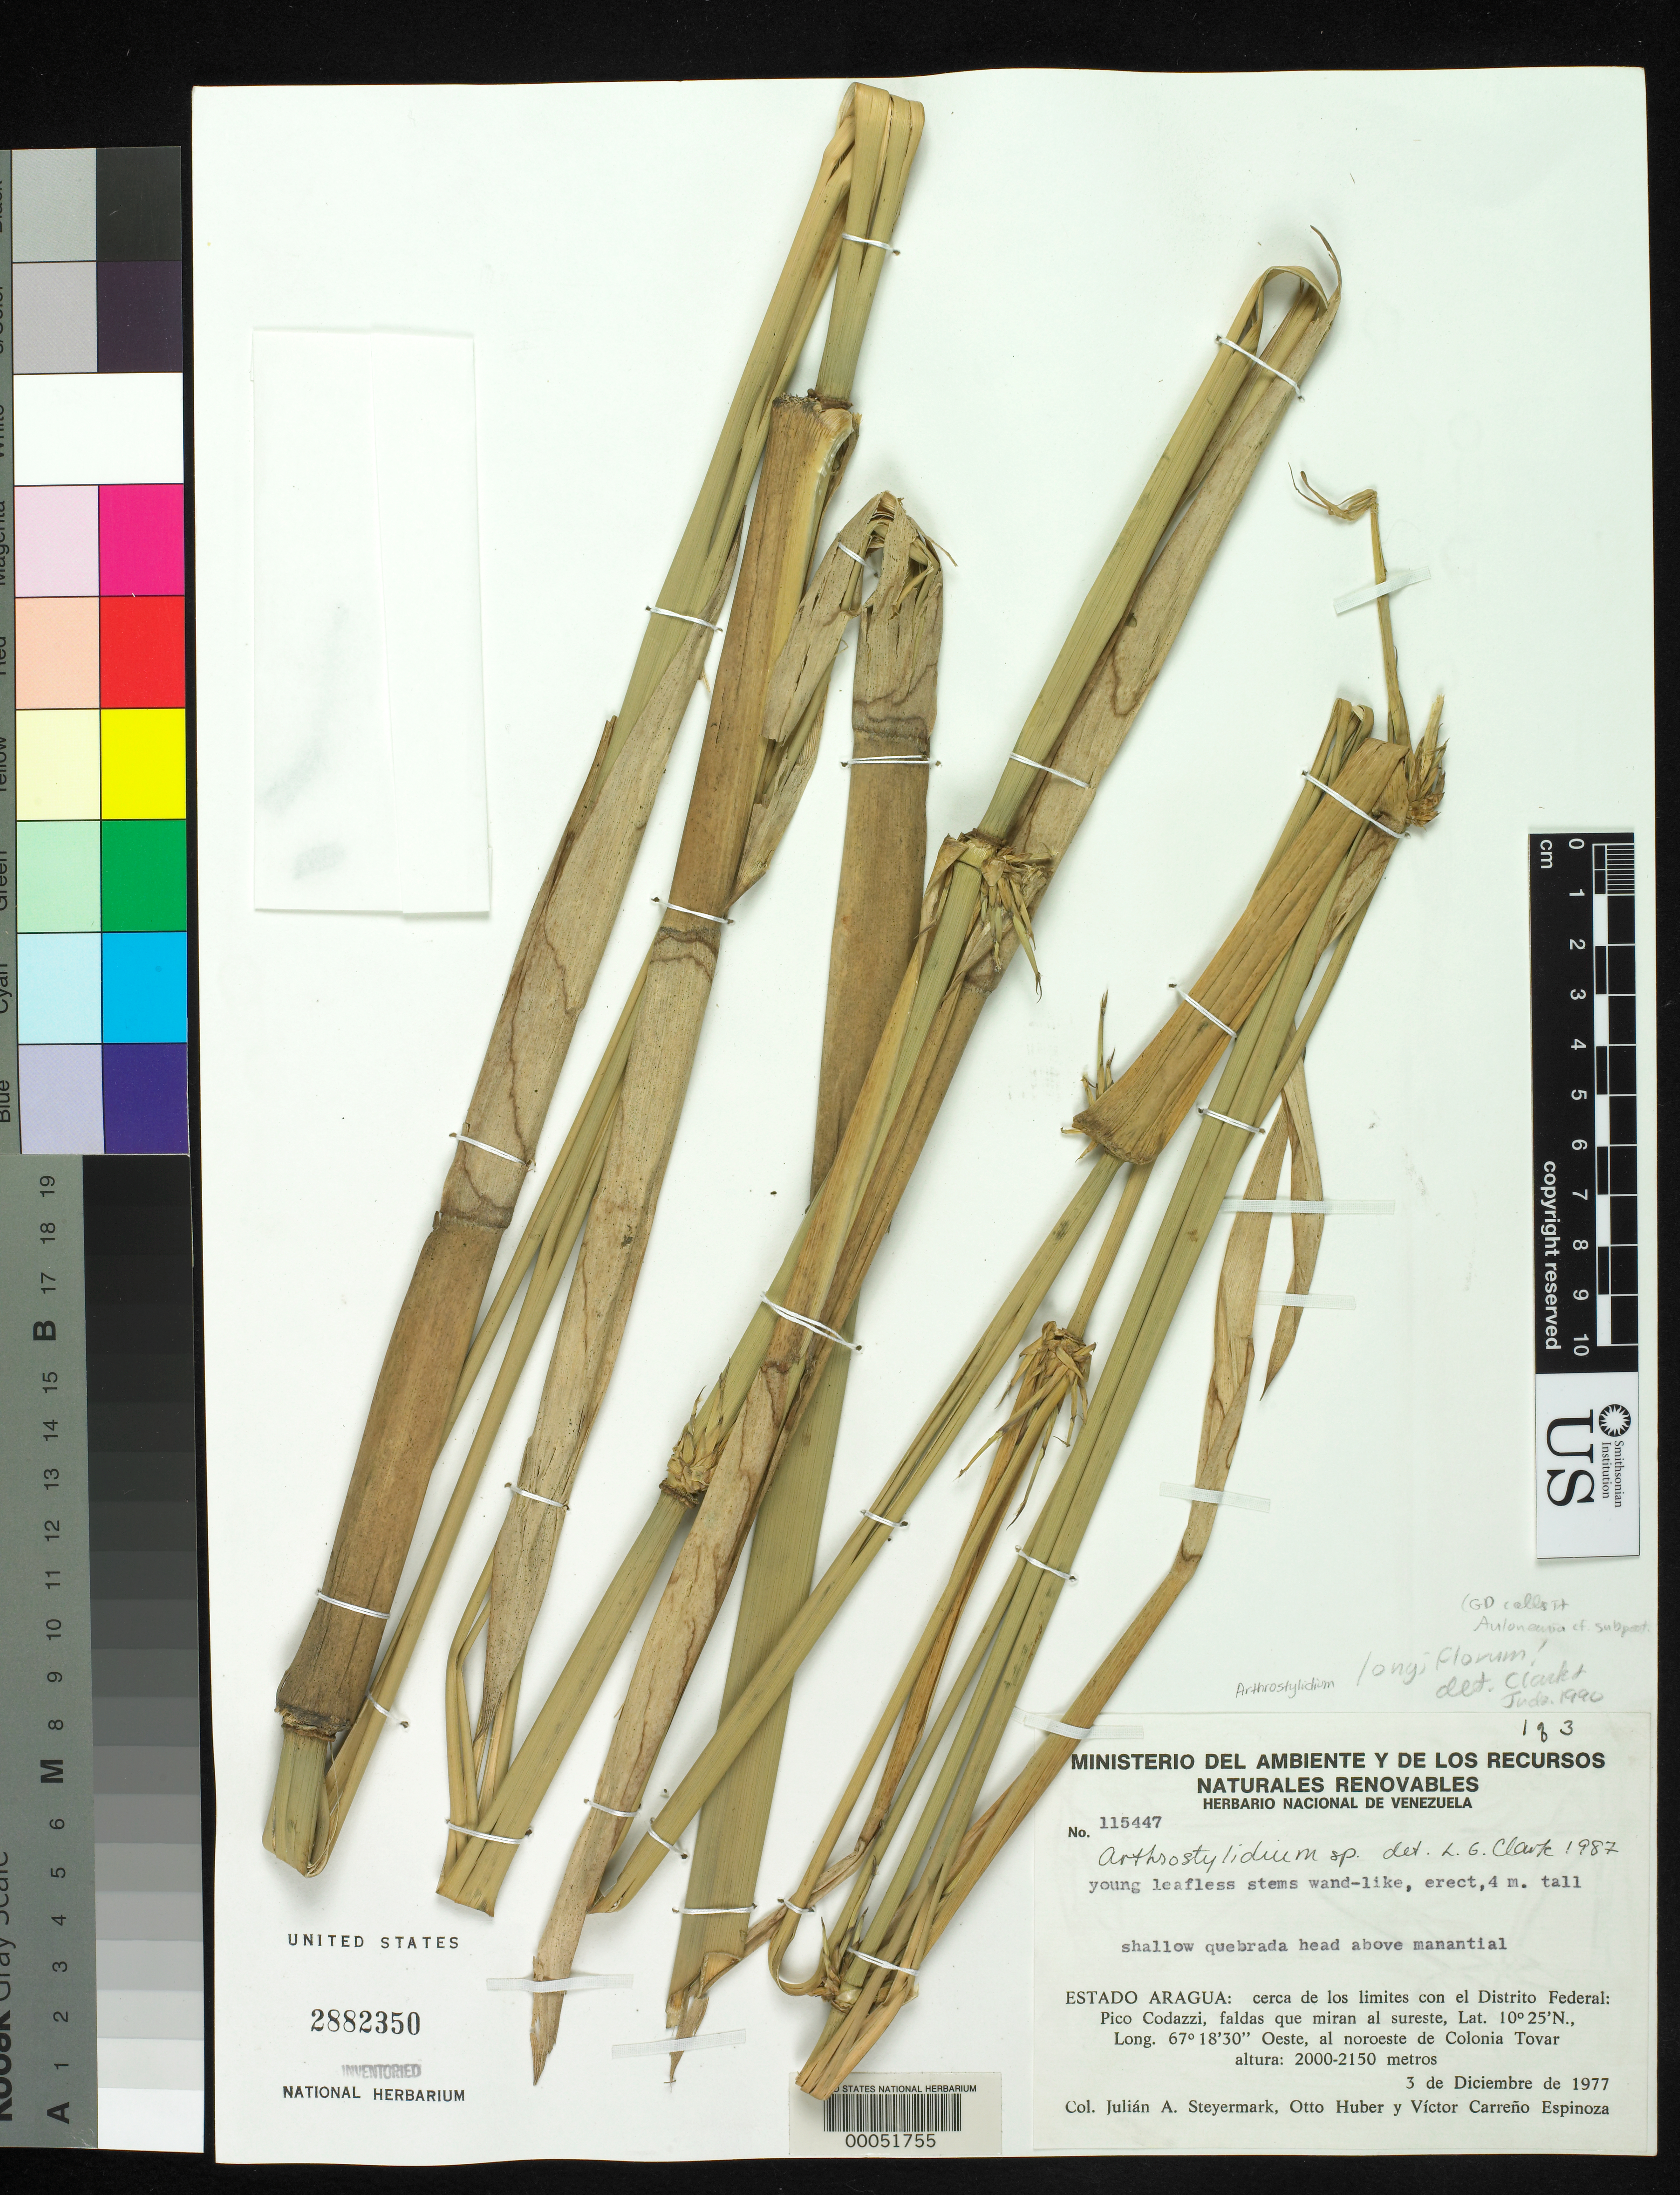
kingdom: Plantae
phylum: Tracheophyta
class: Liliopsida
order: Poales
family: Poaceae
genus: Arthrostylidium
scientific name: Arthrostylidium sp.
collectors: J. Steyermark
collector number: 115447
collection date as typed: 03 Dec 1977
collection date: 1977-12-03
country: Venezuela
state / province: Aragua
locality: Pico codazzi lat 10 25'n: long 67 18' 30"e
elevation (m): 2000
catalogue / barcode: US 2882350